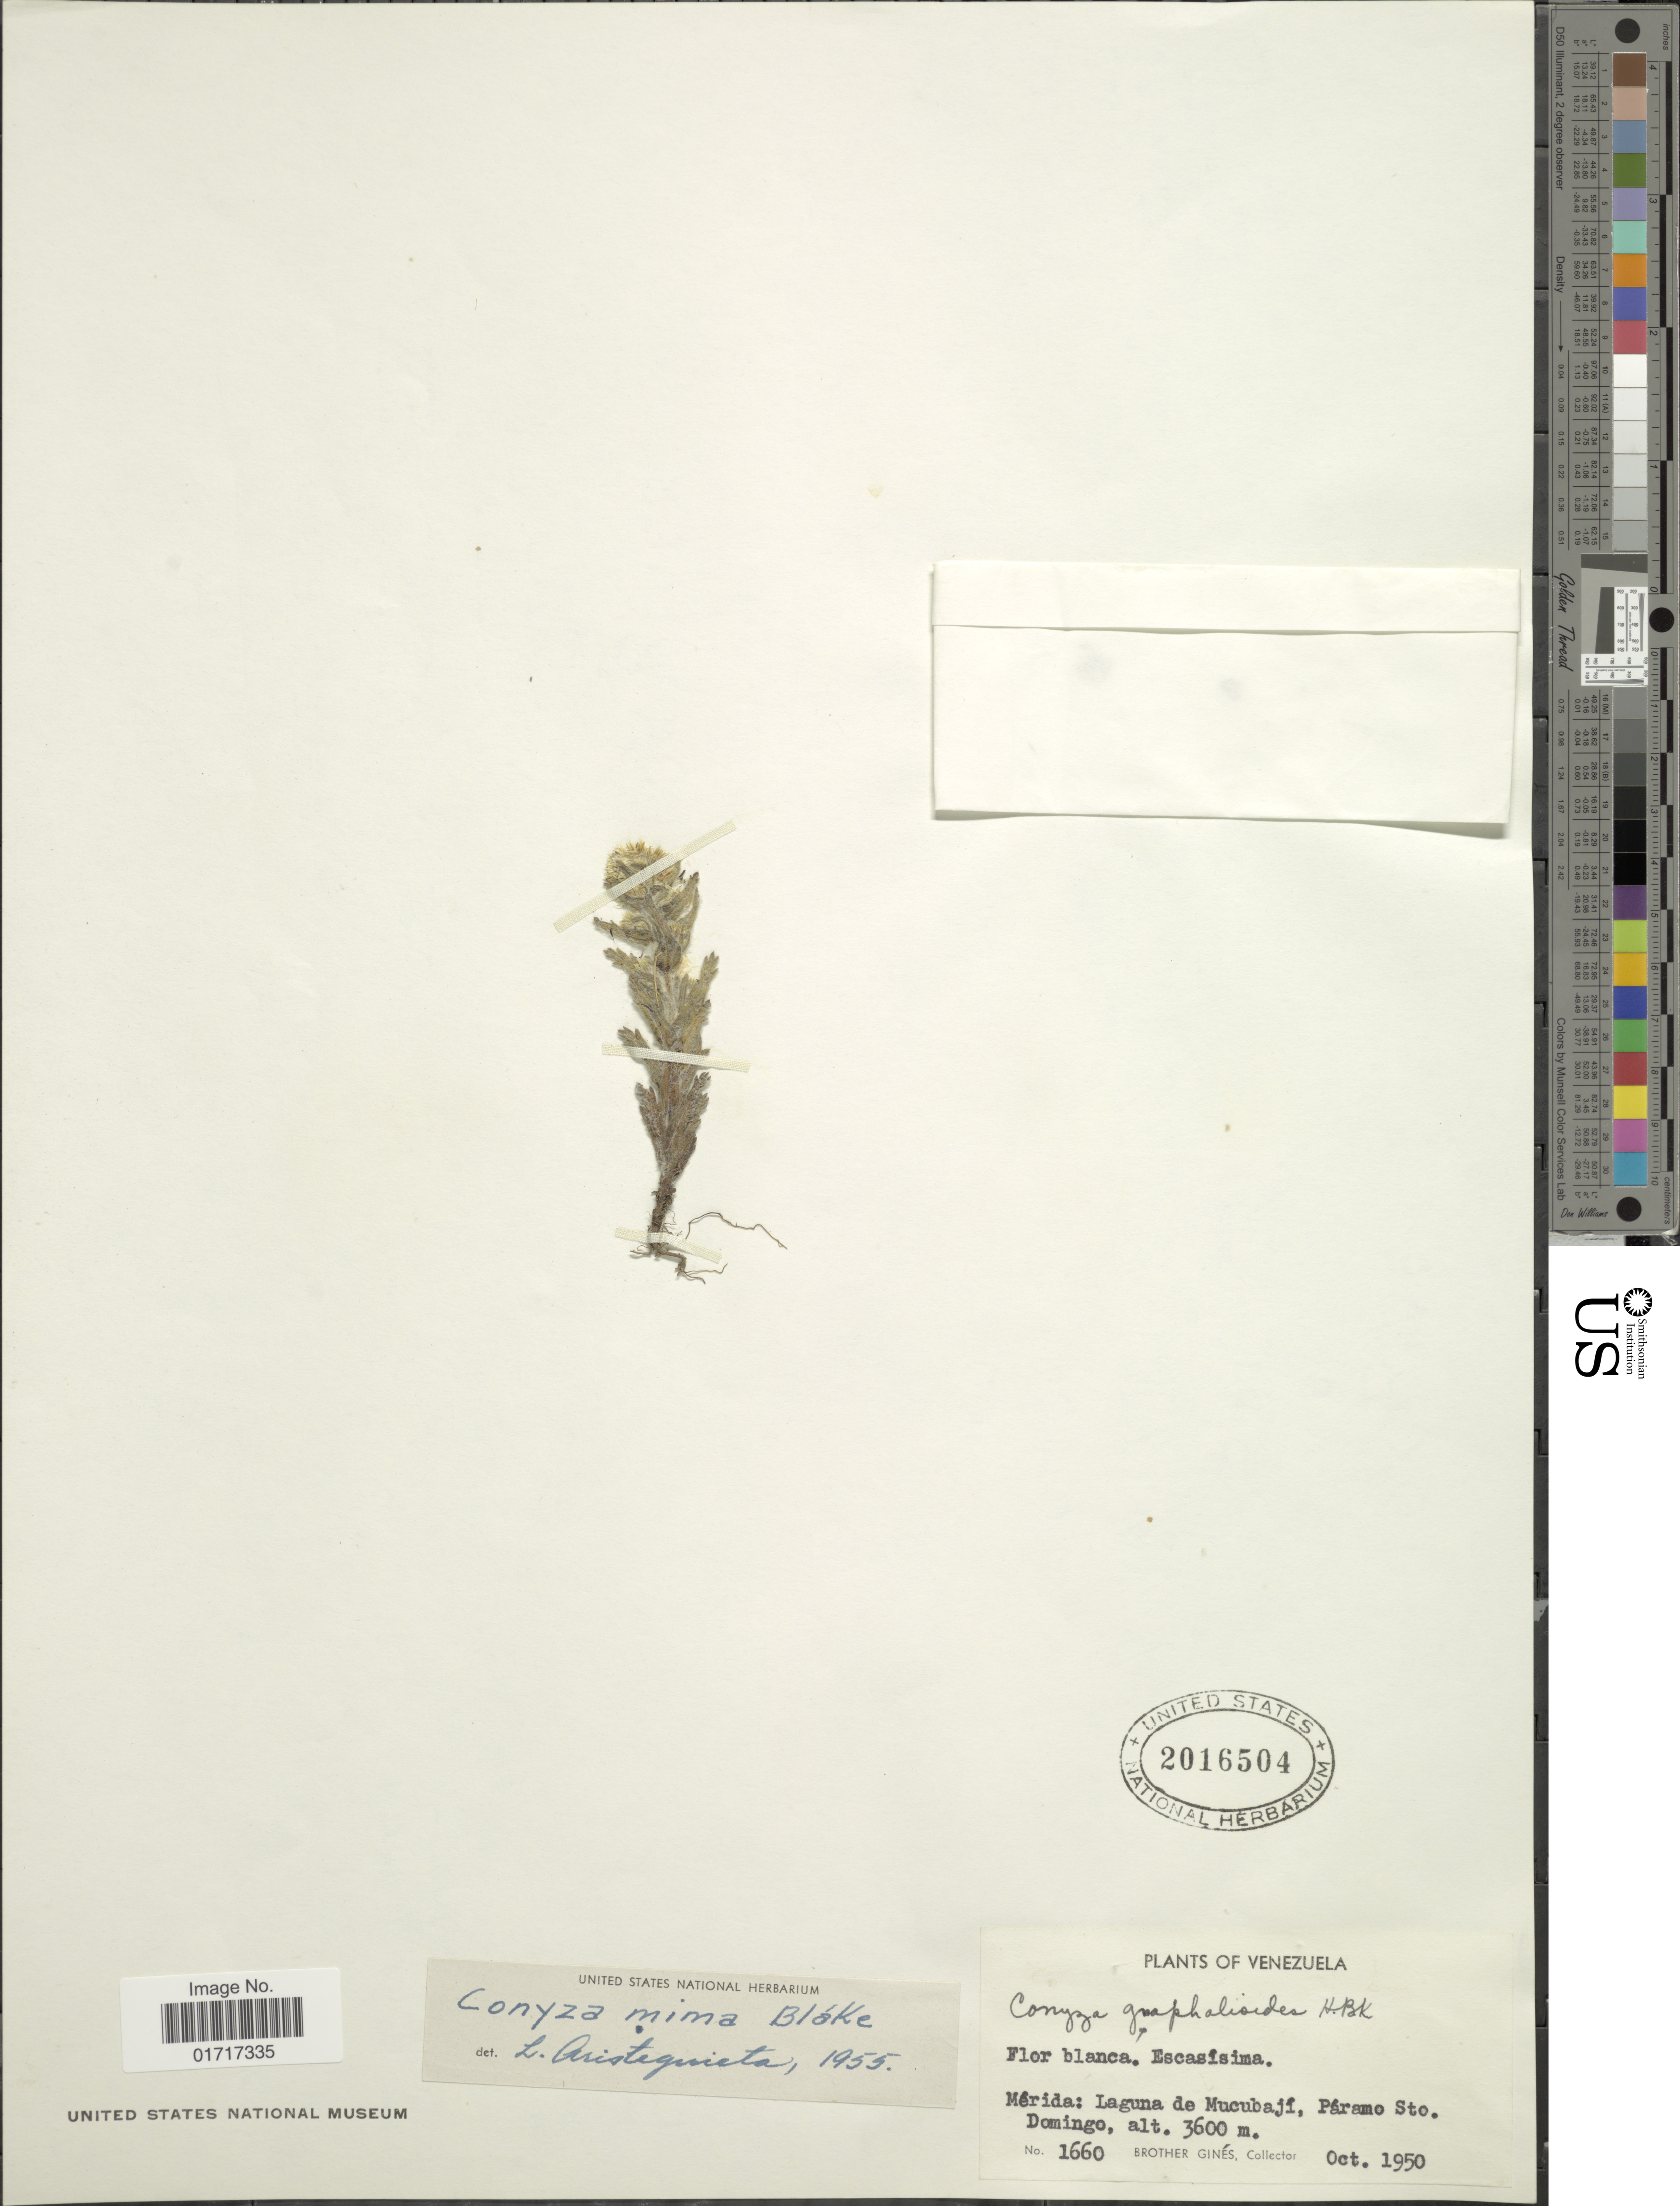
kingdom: Plantae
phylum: Tracheophyta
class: Magnoliopsida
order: Asterales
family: Asteraceae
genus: Conyza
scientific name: Conyza mima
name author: S.F. Blake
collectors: Bro. Gines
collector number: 1660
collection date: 1950-10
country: Venezuela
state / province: Mérida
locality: Merida: Laguna de Mucubaji, Paramo Sto. Domingo.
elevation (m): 3600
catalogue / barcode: US 2016504